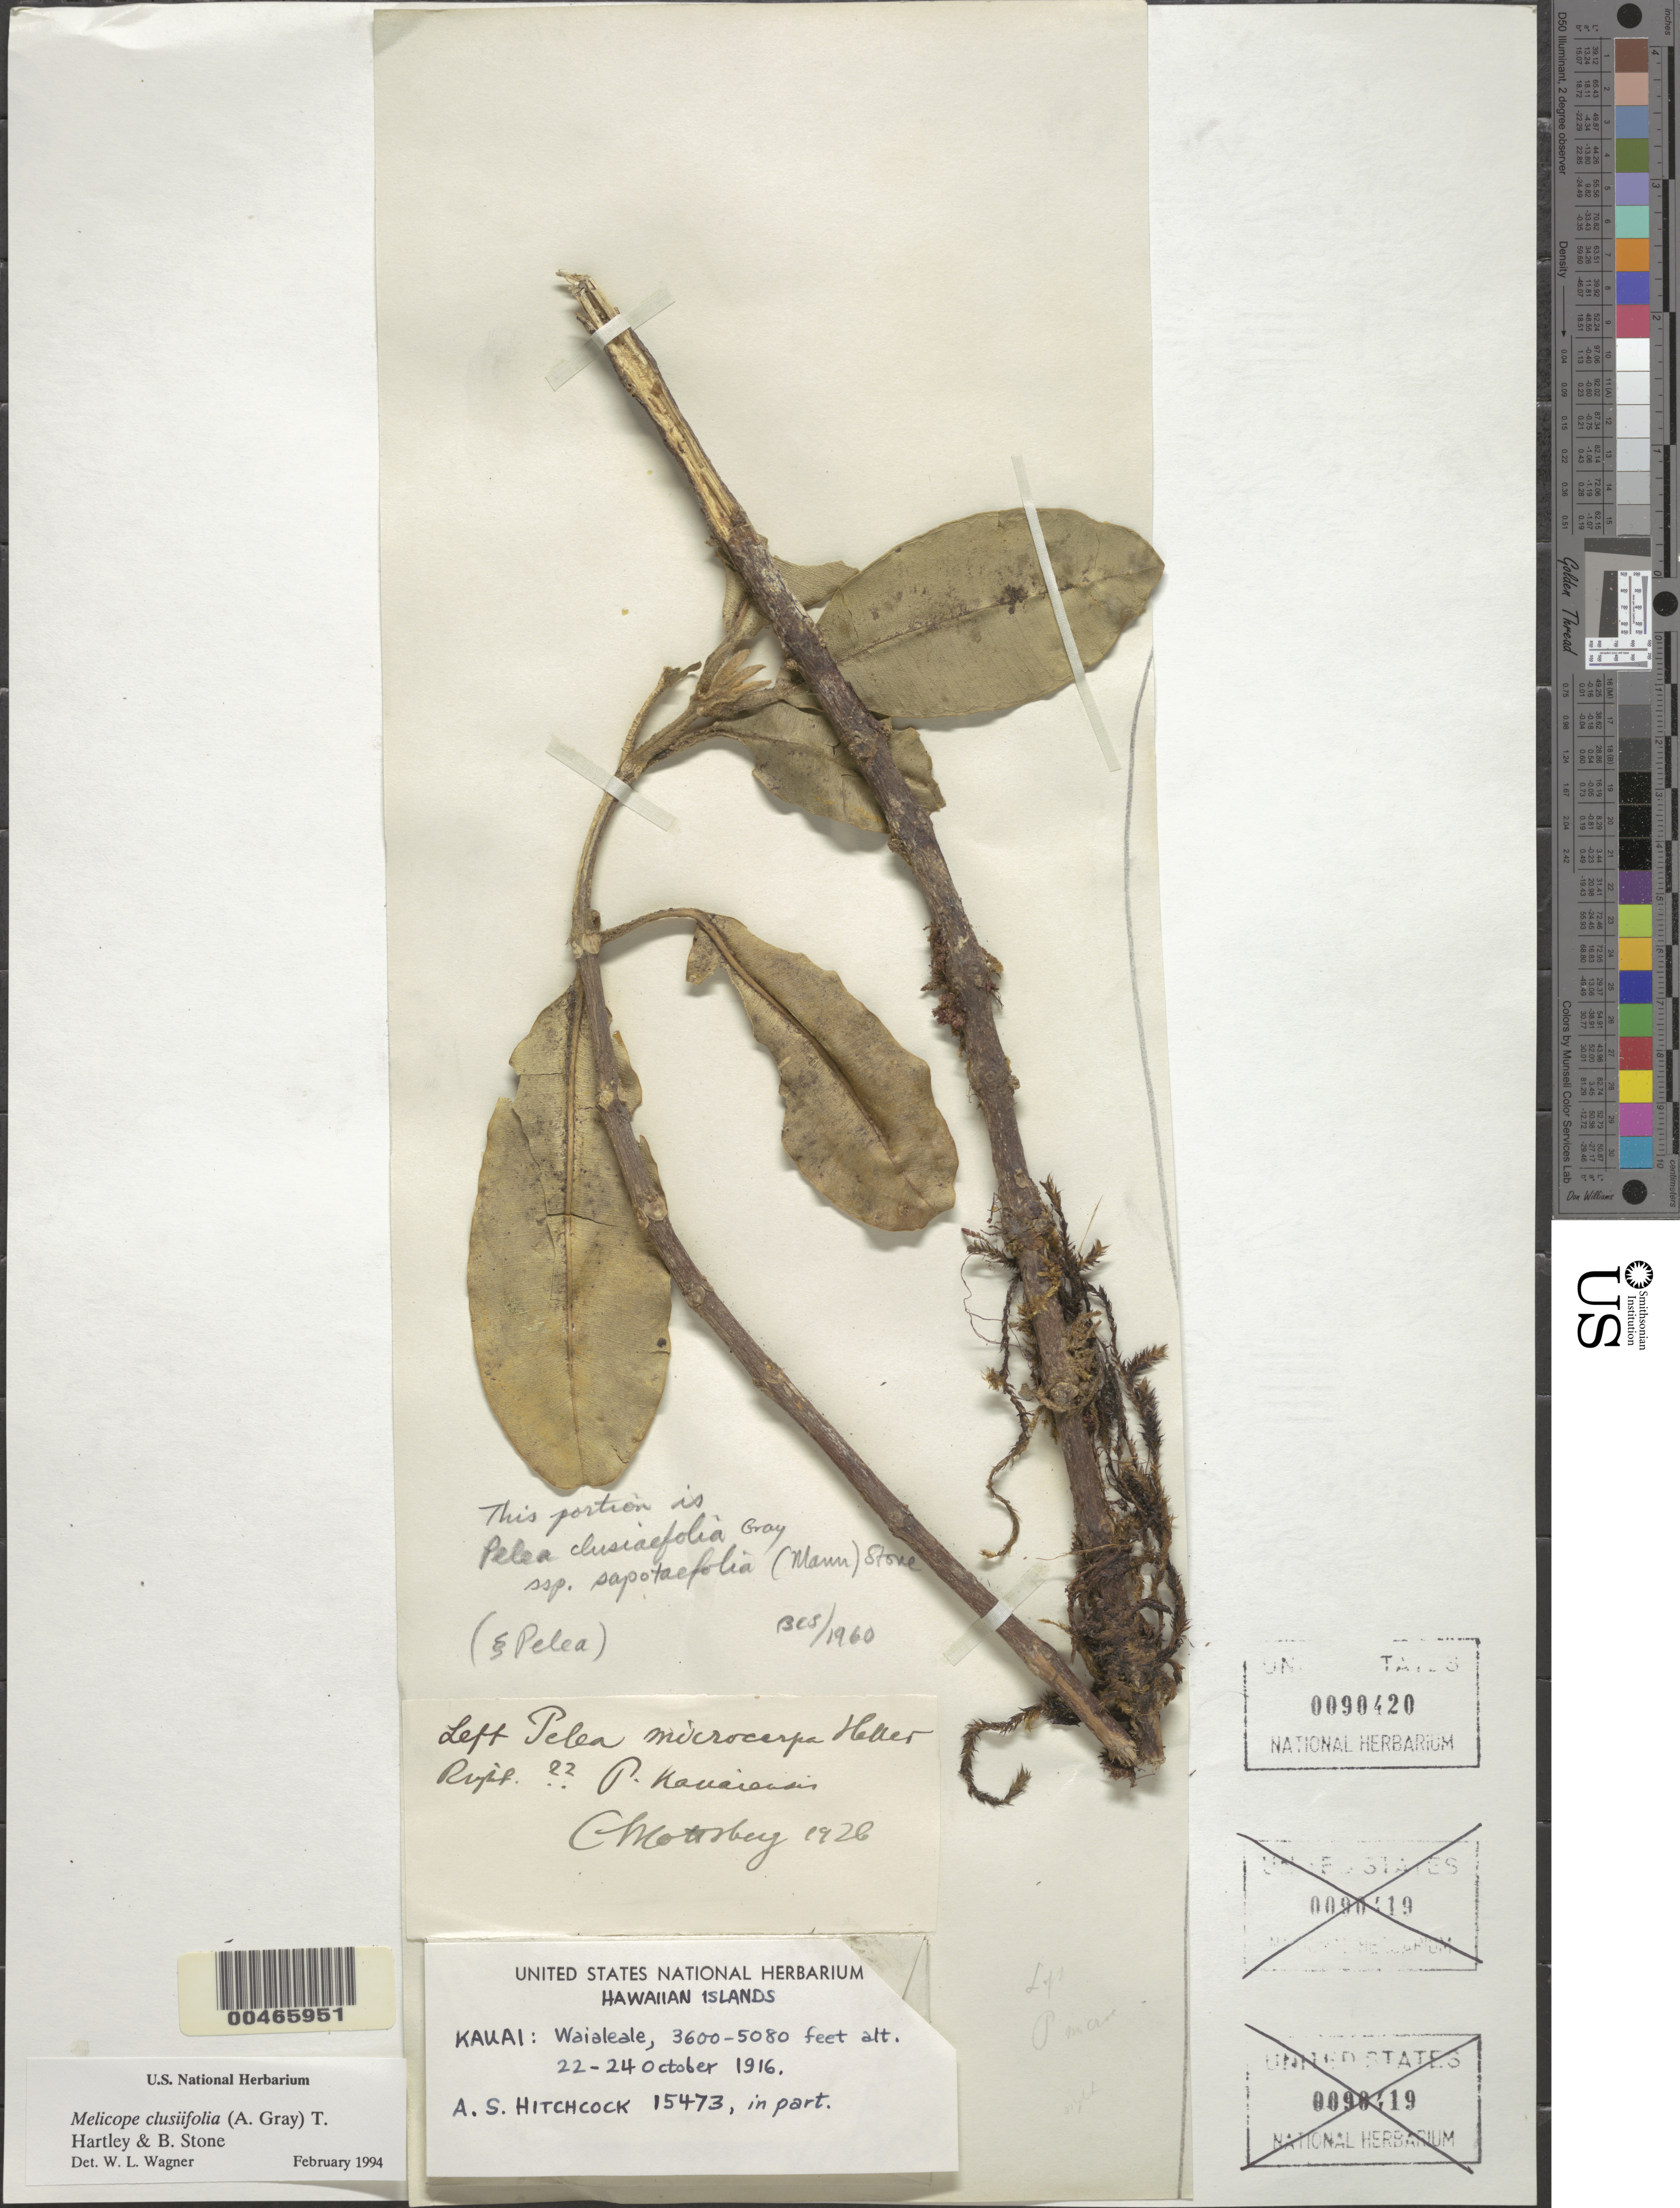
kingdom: Plantae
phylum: Tracheophyta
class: Magnoliopsida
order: Sapindales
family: Rutaceae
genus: Melicope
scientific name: Melicope clusiifolia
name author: (A. Gray) T.G. Hartley & B.C. Stone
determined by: Wagner, W. L., (BOT), Smithsonian Institution - National Museum of Natural History (UNITED STATES)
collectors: A. S. Hitchcock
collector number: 15473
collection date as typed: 22 Oct 1916 to 24 Oct 1916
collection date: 1916-10-22/1916-10-24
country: United States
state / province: Hawaii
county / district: Kauai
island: Kaua'i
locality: Waialeale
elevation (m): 1097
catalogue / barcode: US 90420